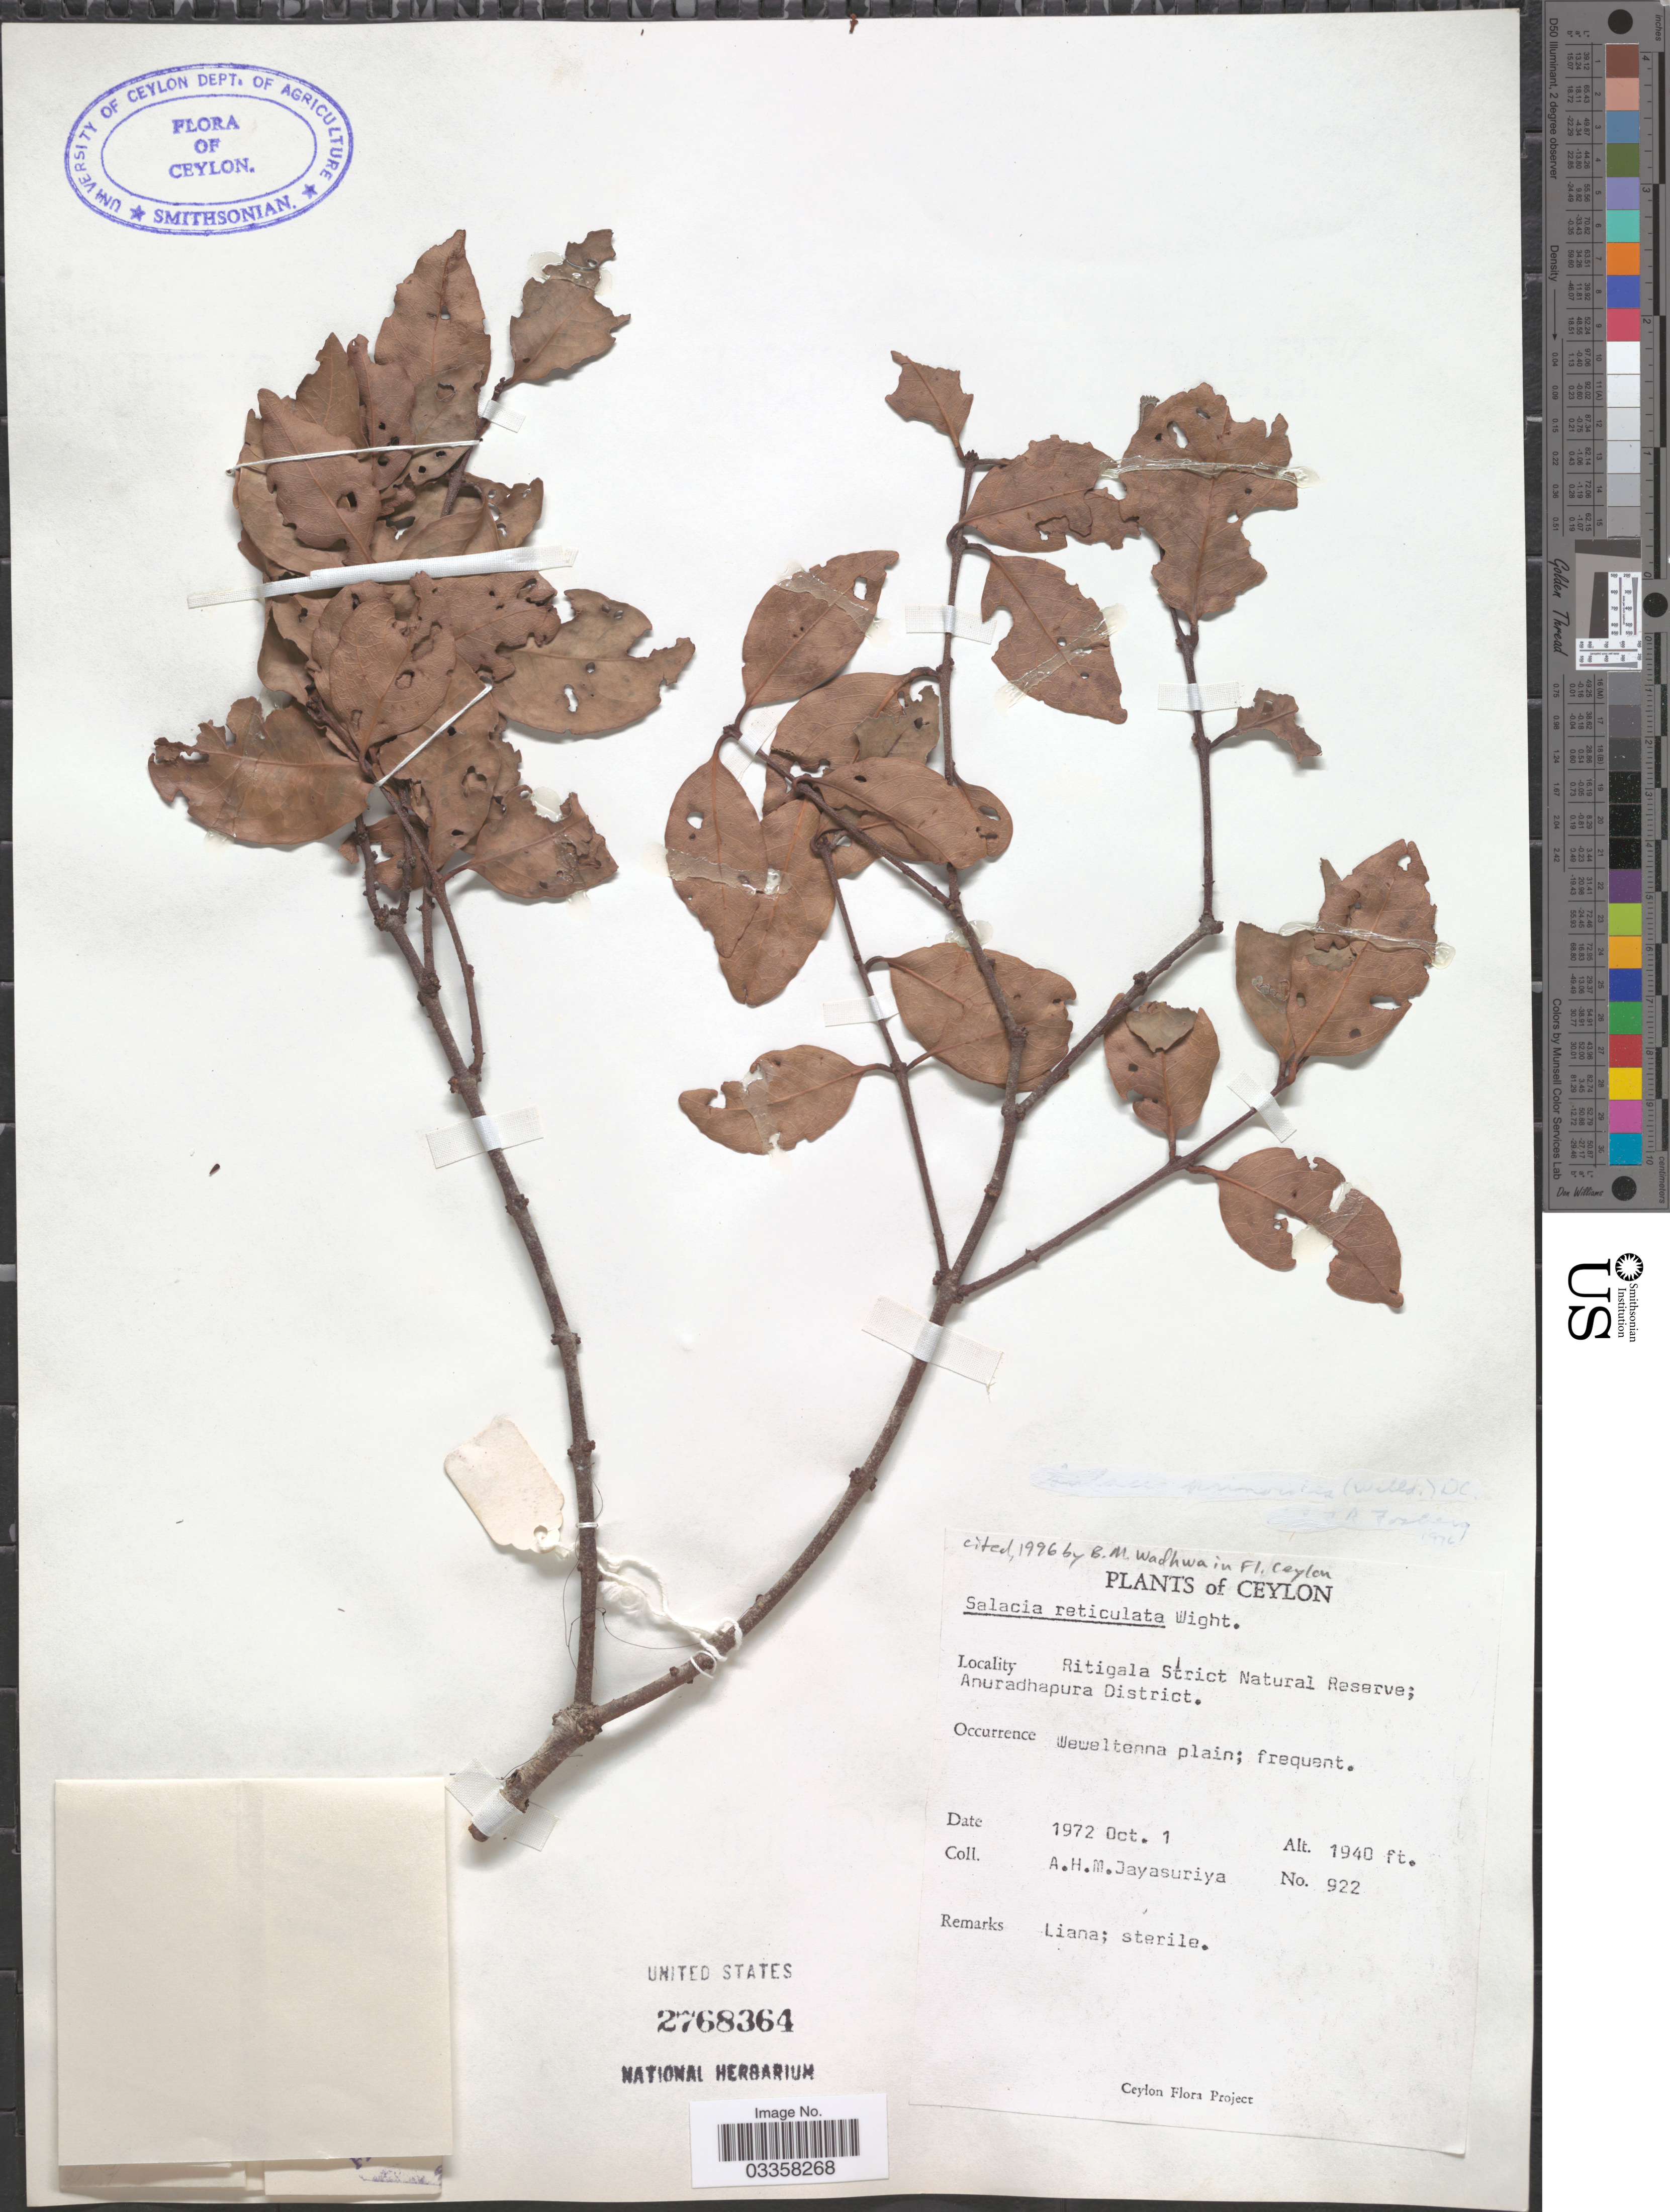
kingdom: Plantae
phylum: Tracheophyta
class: Magnoliopsida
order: Celastrales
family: Celastraceae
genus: Salacia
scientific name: Salacia reticulata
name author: Wight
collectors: A. H. Jayasuriya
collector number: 922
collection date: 1972-10-01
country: Sri Lanka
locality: Ceylon. Ritigala Strict Natural Reserve, Anuradhapura District. Weweltenna plain.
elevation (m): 591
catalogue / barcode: US 2768364